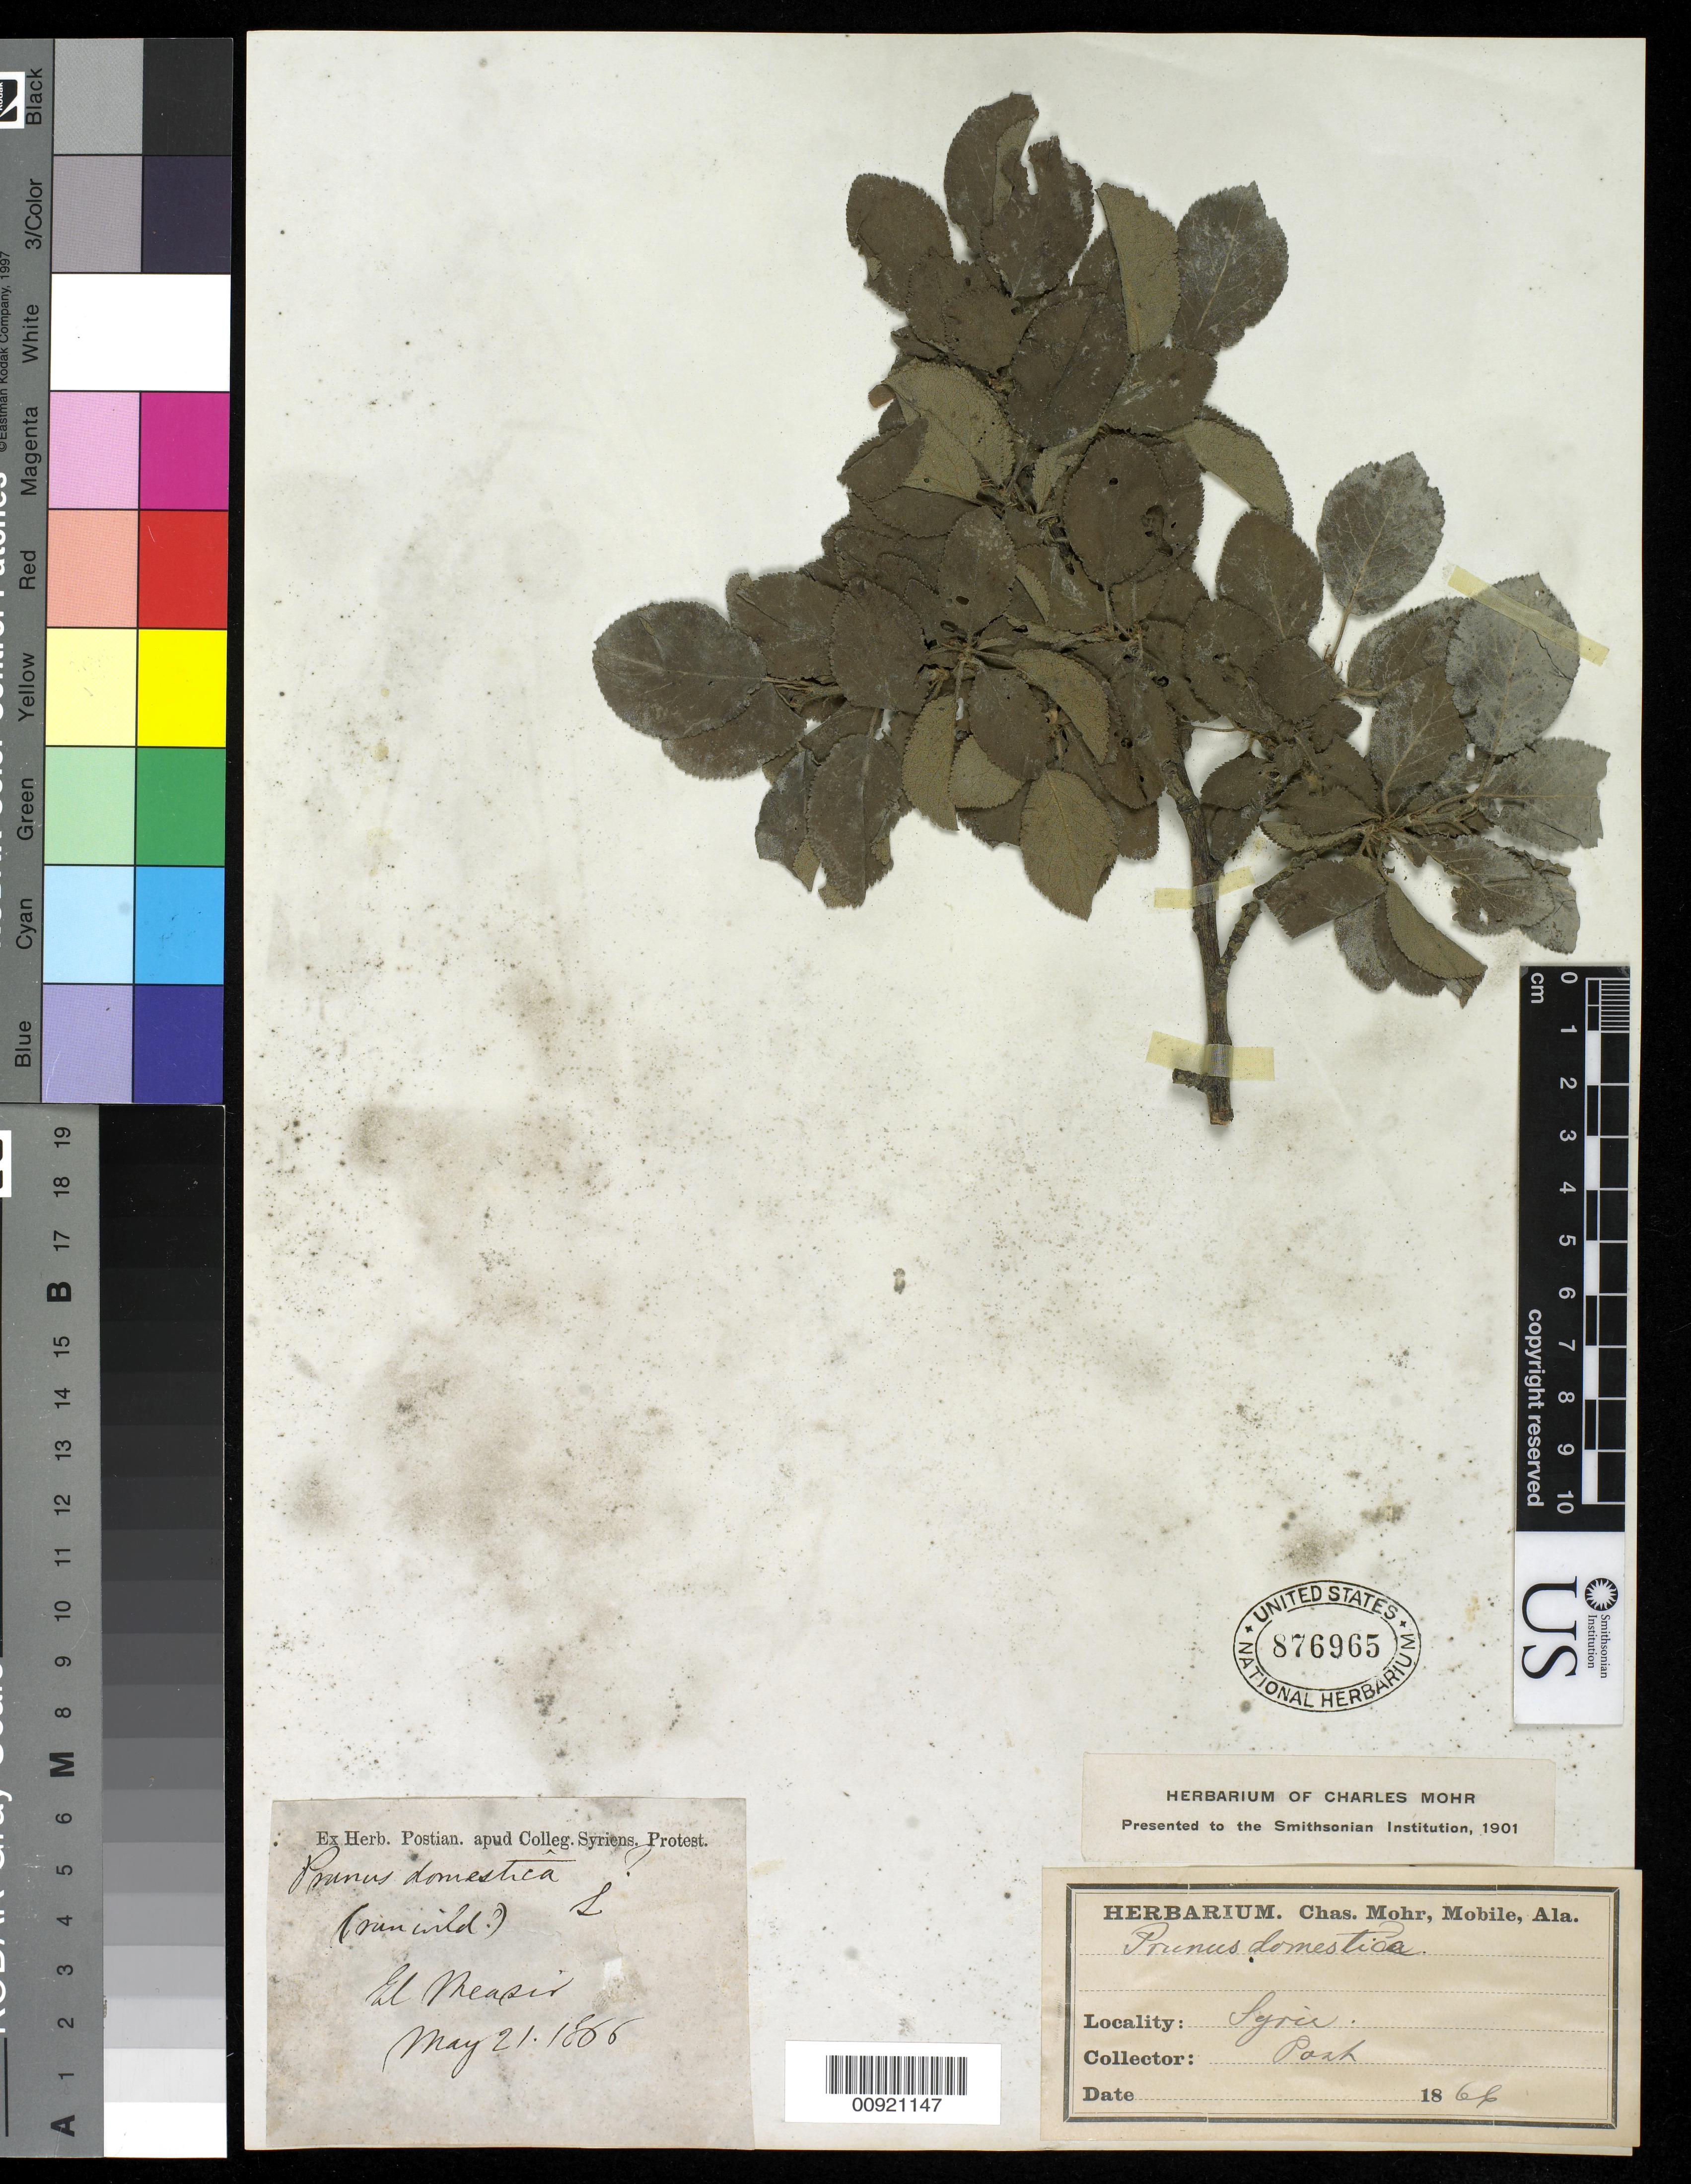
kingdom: Plantae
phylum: Tracheophyta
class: Magnoliopsida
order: Rosales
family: Rosaceae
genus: Prunus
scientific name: Prunus domestica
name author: L.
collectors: -- Post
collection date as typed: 21 May 1866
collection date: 1866-05-21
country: Syria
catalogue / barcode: US 876965